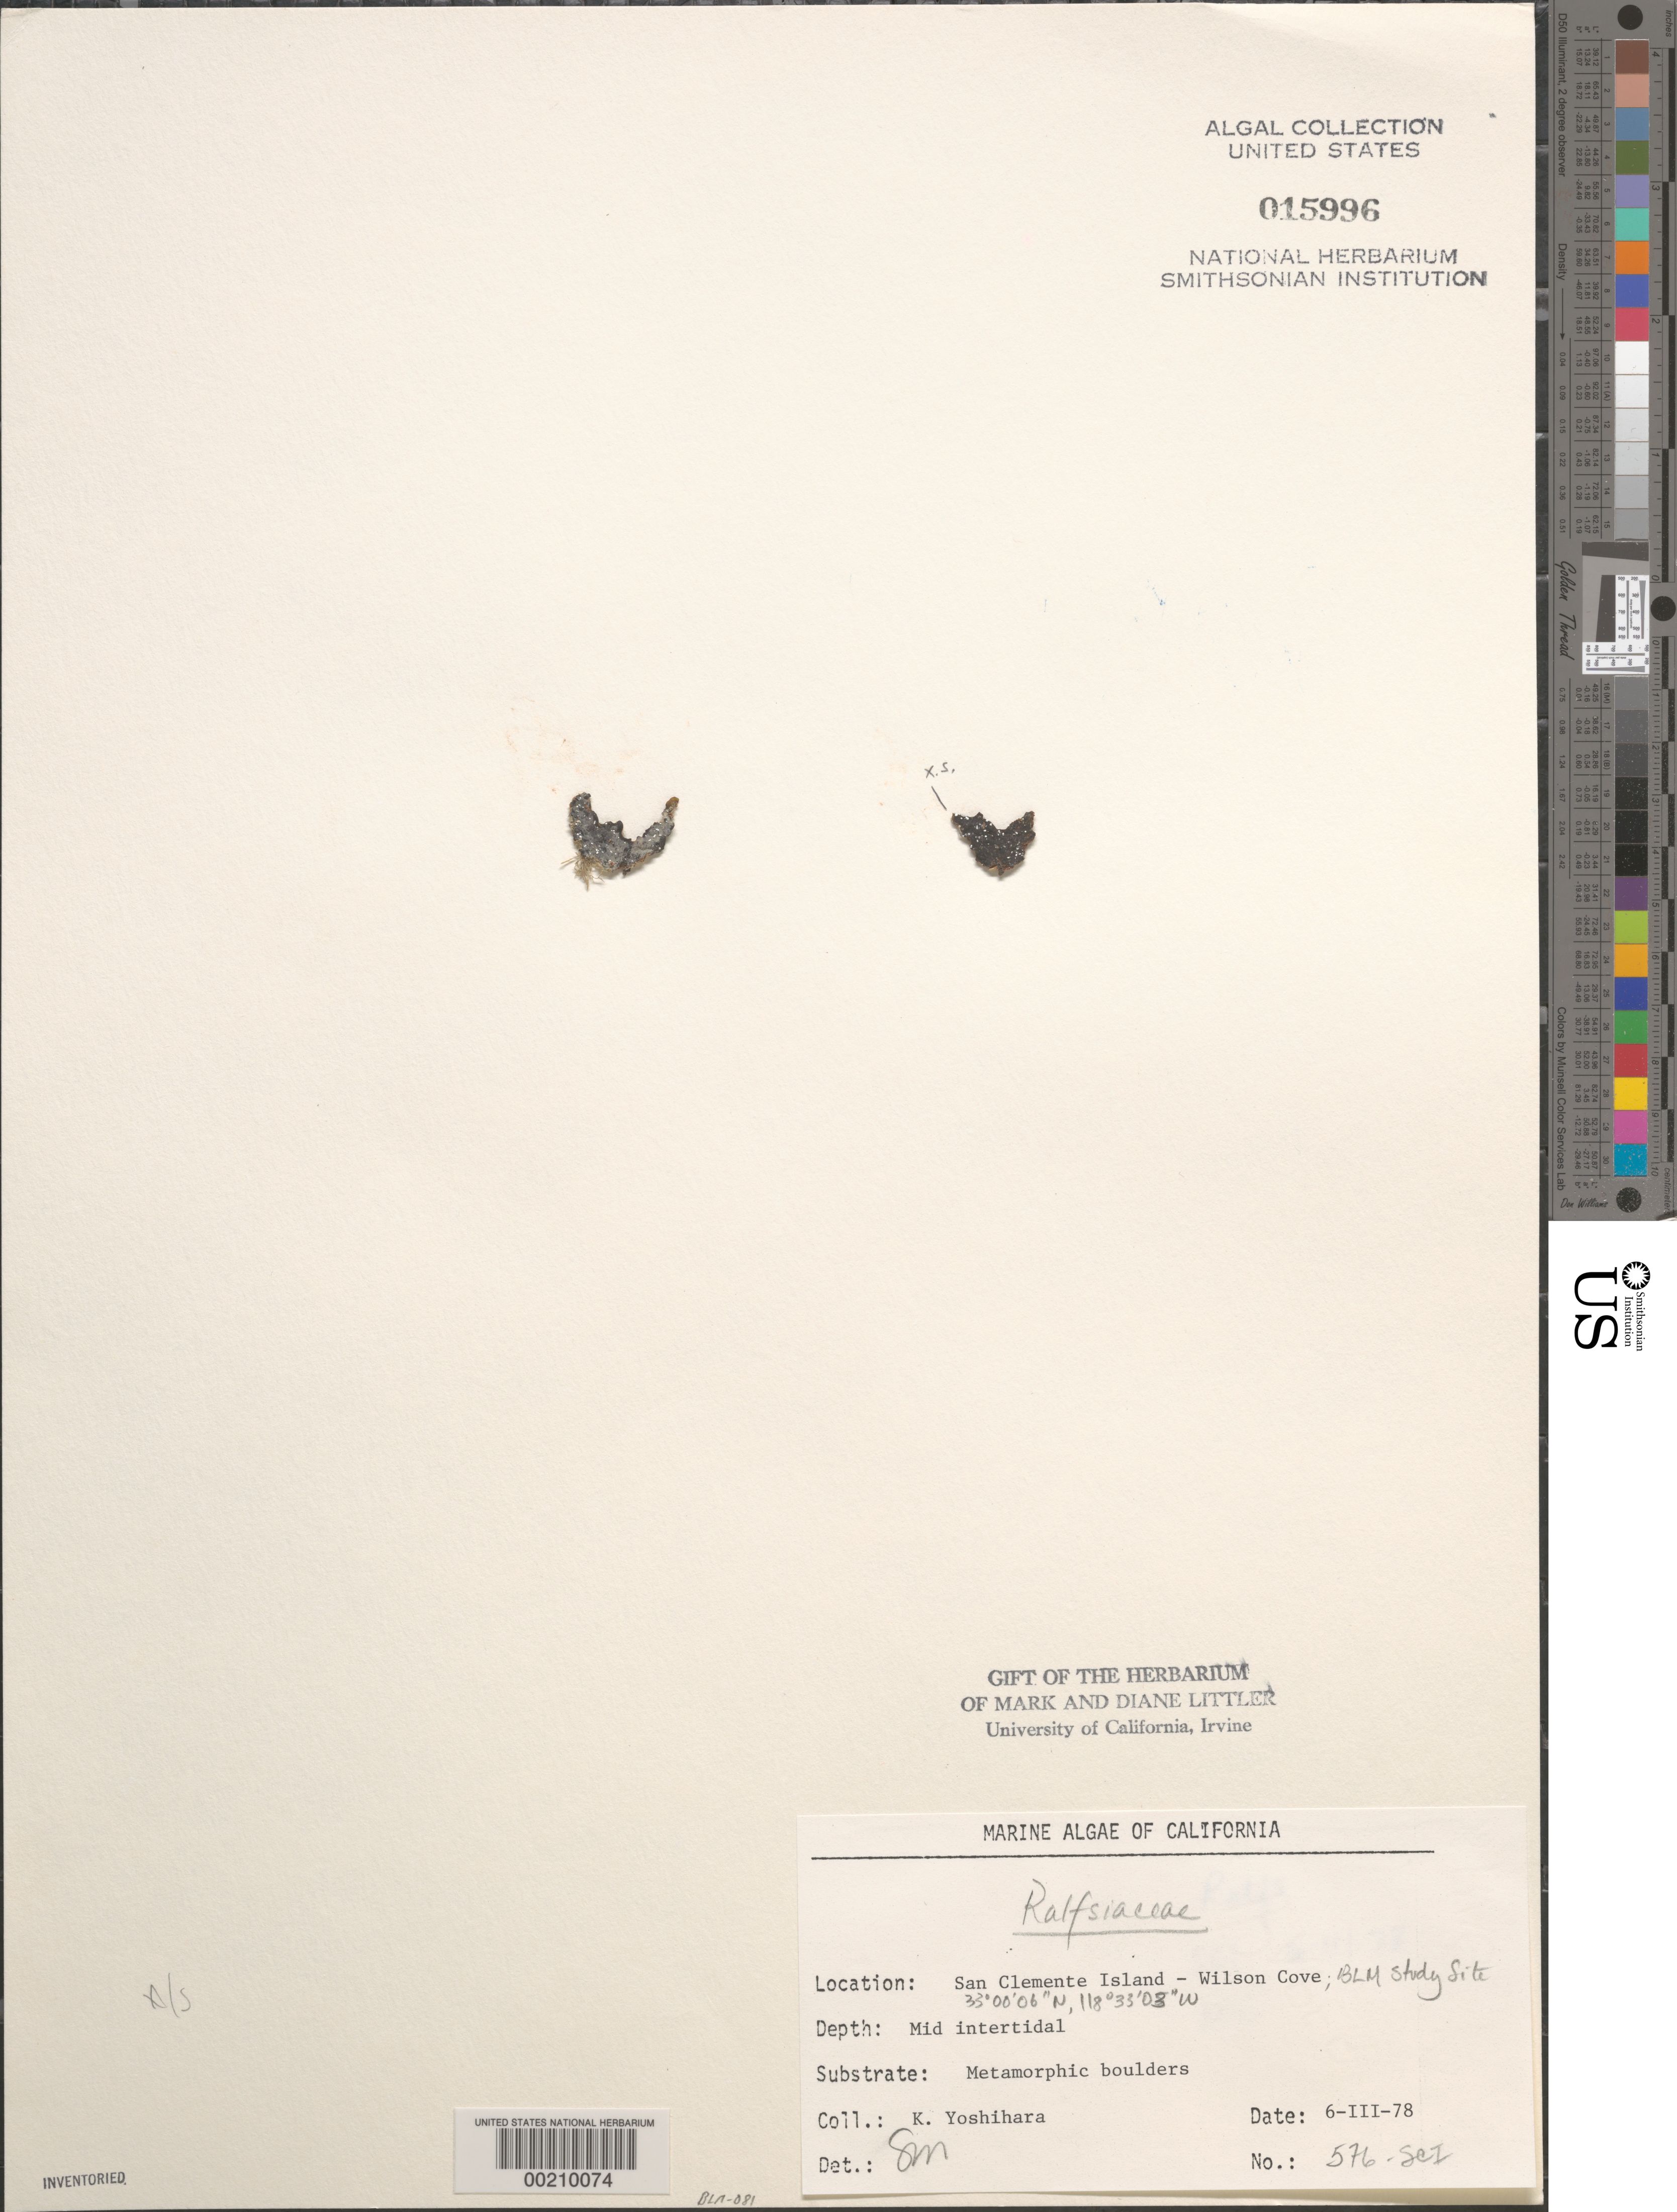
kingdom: Chromista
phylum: Ochrophyta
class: Phaeophyceae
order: Ralfsiales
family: Ralfsiaceae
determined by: Murray, S. N.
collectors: K. Yoshihara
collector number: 576-sci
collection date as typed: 06 Mar 1978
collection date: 1978-03-06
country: United States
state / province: California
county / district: Los Angeles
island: San Clemente Island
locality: Wilson Cove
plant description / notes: BLM-SOCALBIGHT Rocky Intertidal Survey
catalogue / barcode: US 15996